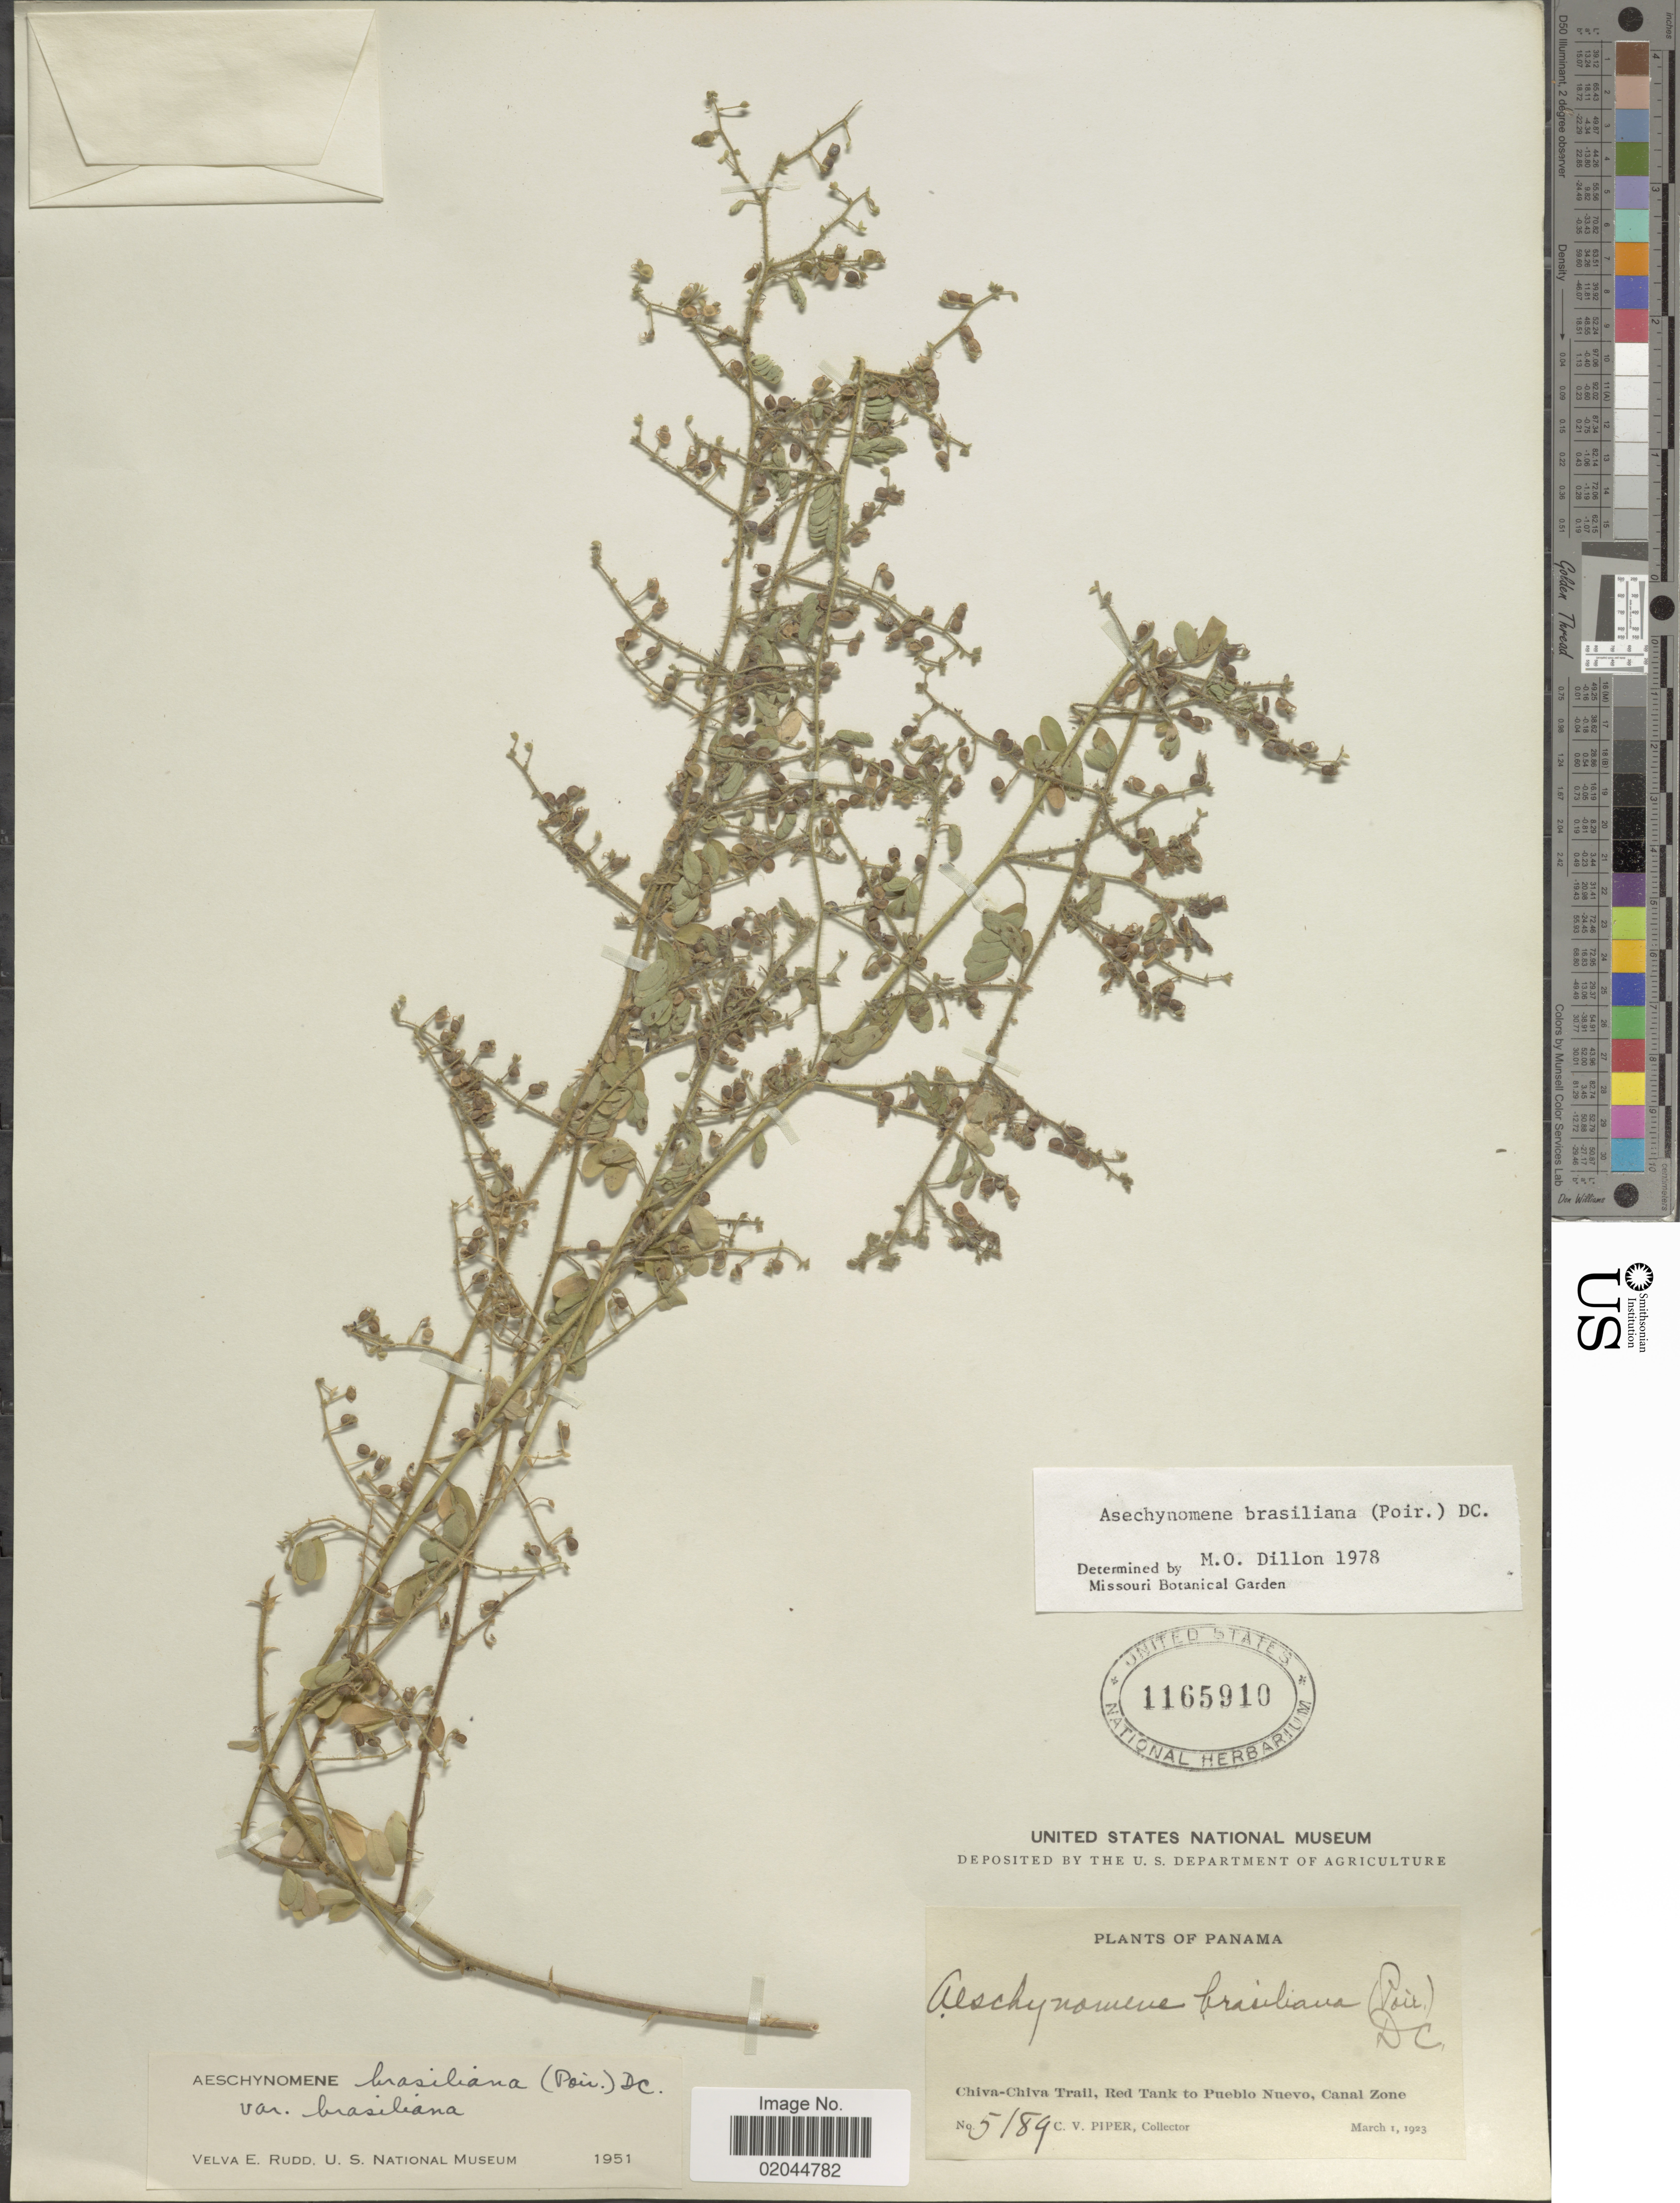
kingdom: Plantae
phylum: Tracheophyta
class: Magnoliopsida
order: Fabales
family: Fabaceae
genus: Aeschynomene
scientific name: Aeschynomene brasiliana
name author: (Poir.) DC.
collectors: C. V. Piper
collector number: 5189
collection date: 1923-03-01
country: Panama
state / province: Panamá / Panamá Oeste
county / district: Canal Zone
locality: Chiva-Chiva Trail, Red Tank to Pueblo Nuevo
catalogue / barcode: US 1165910